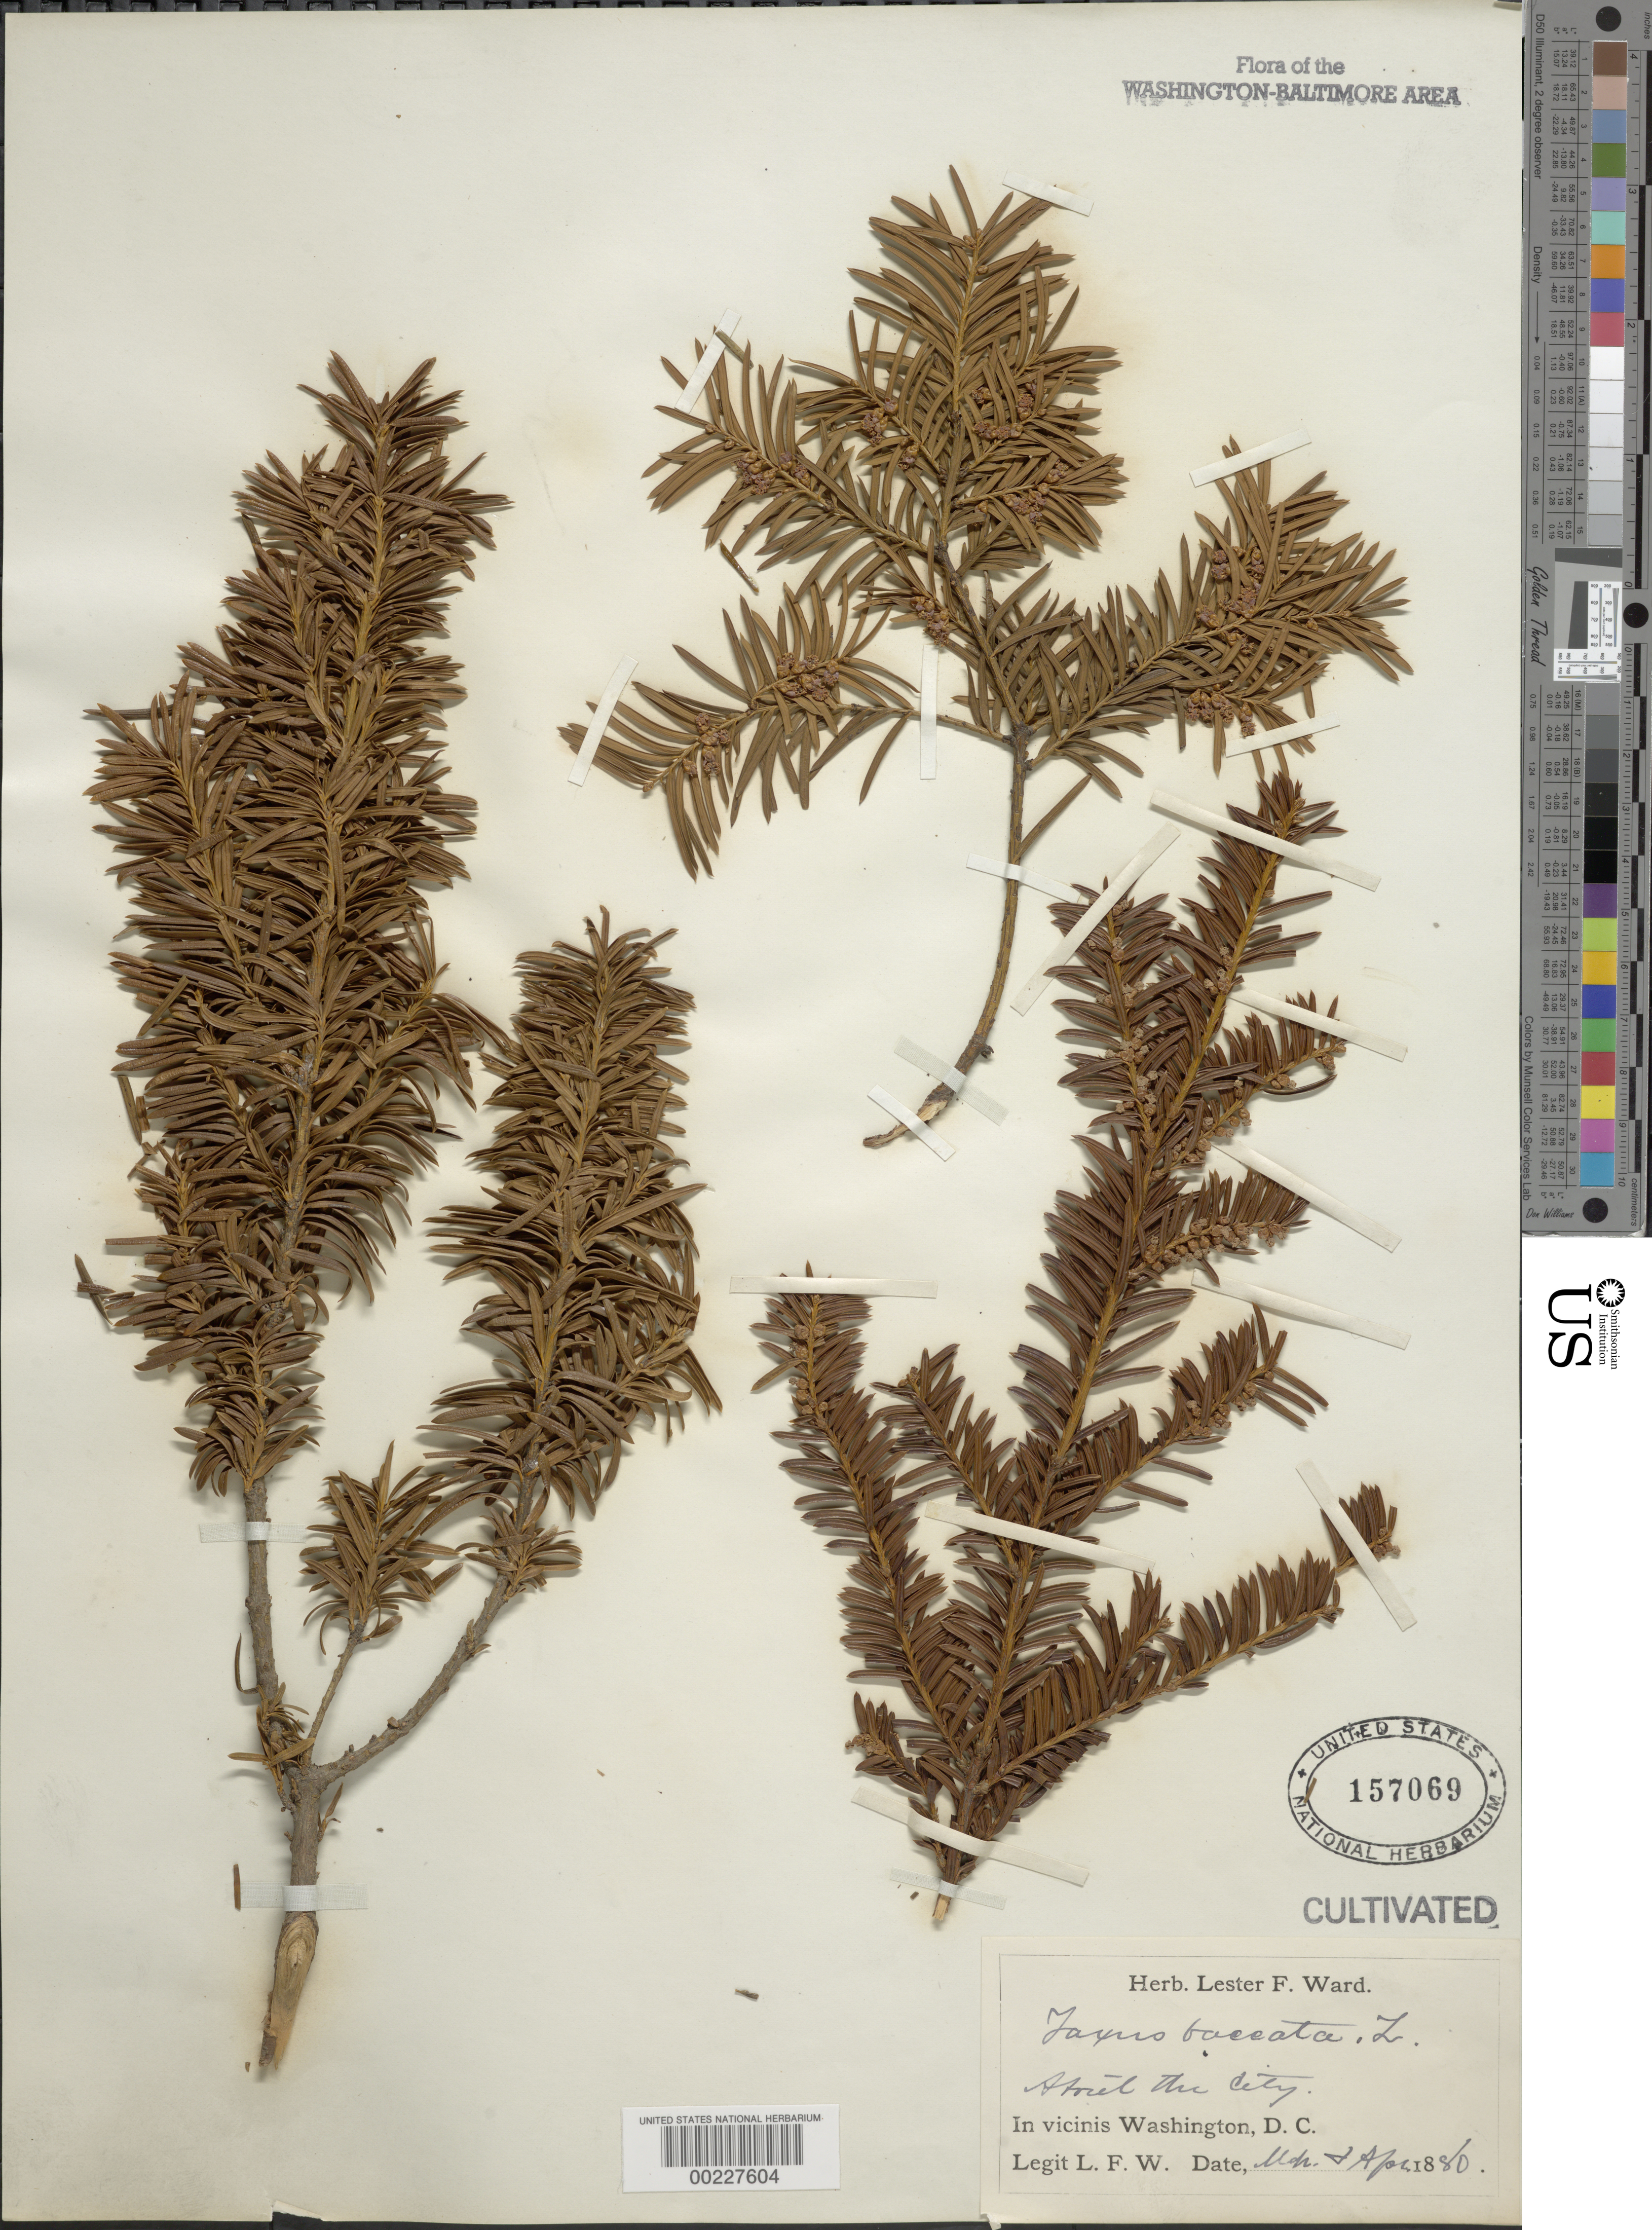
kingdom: Plantae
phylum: Tracheophyta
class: Pinopsida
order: Pinales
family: Taxaceae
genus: Taxus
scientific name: Taxus baccata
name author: L.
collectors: L. F. Ward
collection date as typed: Mar 1880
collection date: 1880-03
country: United States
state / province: District of Columbia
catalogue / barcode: US 157069